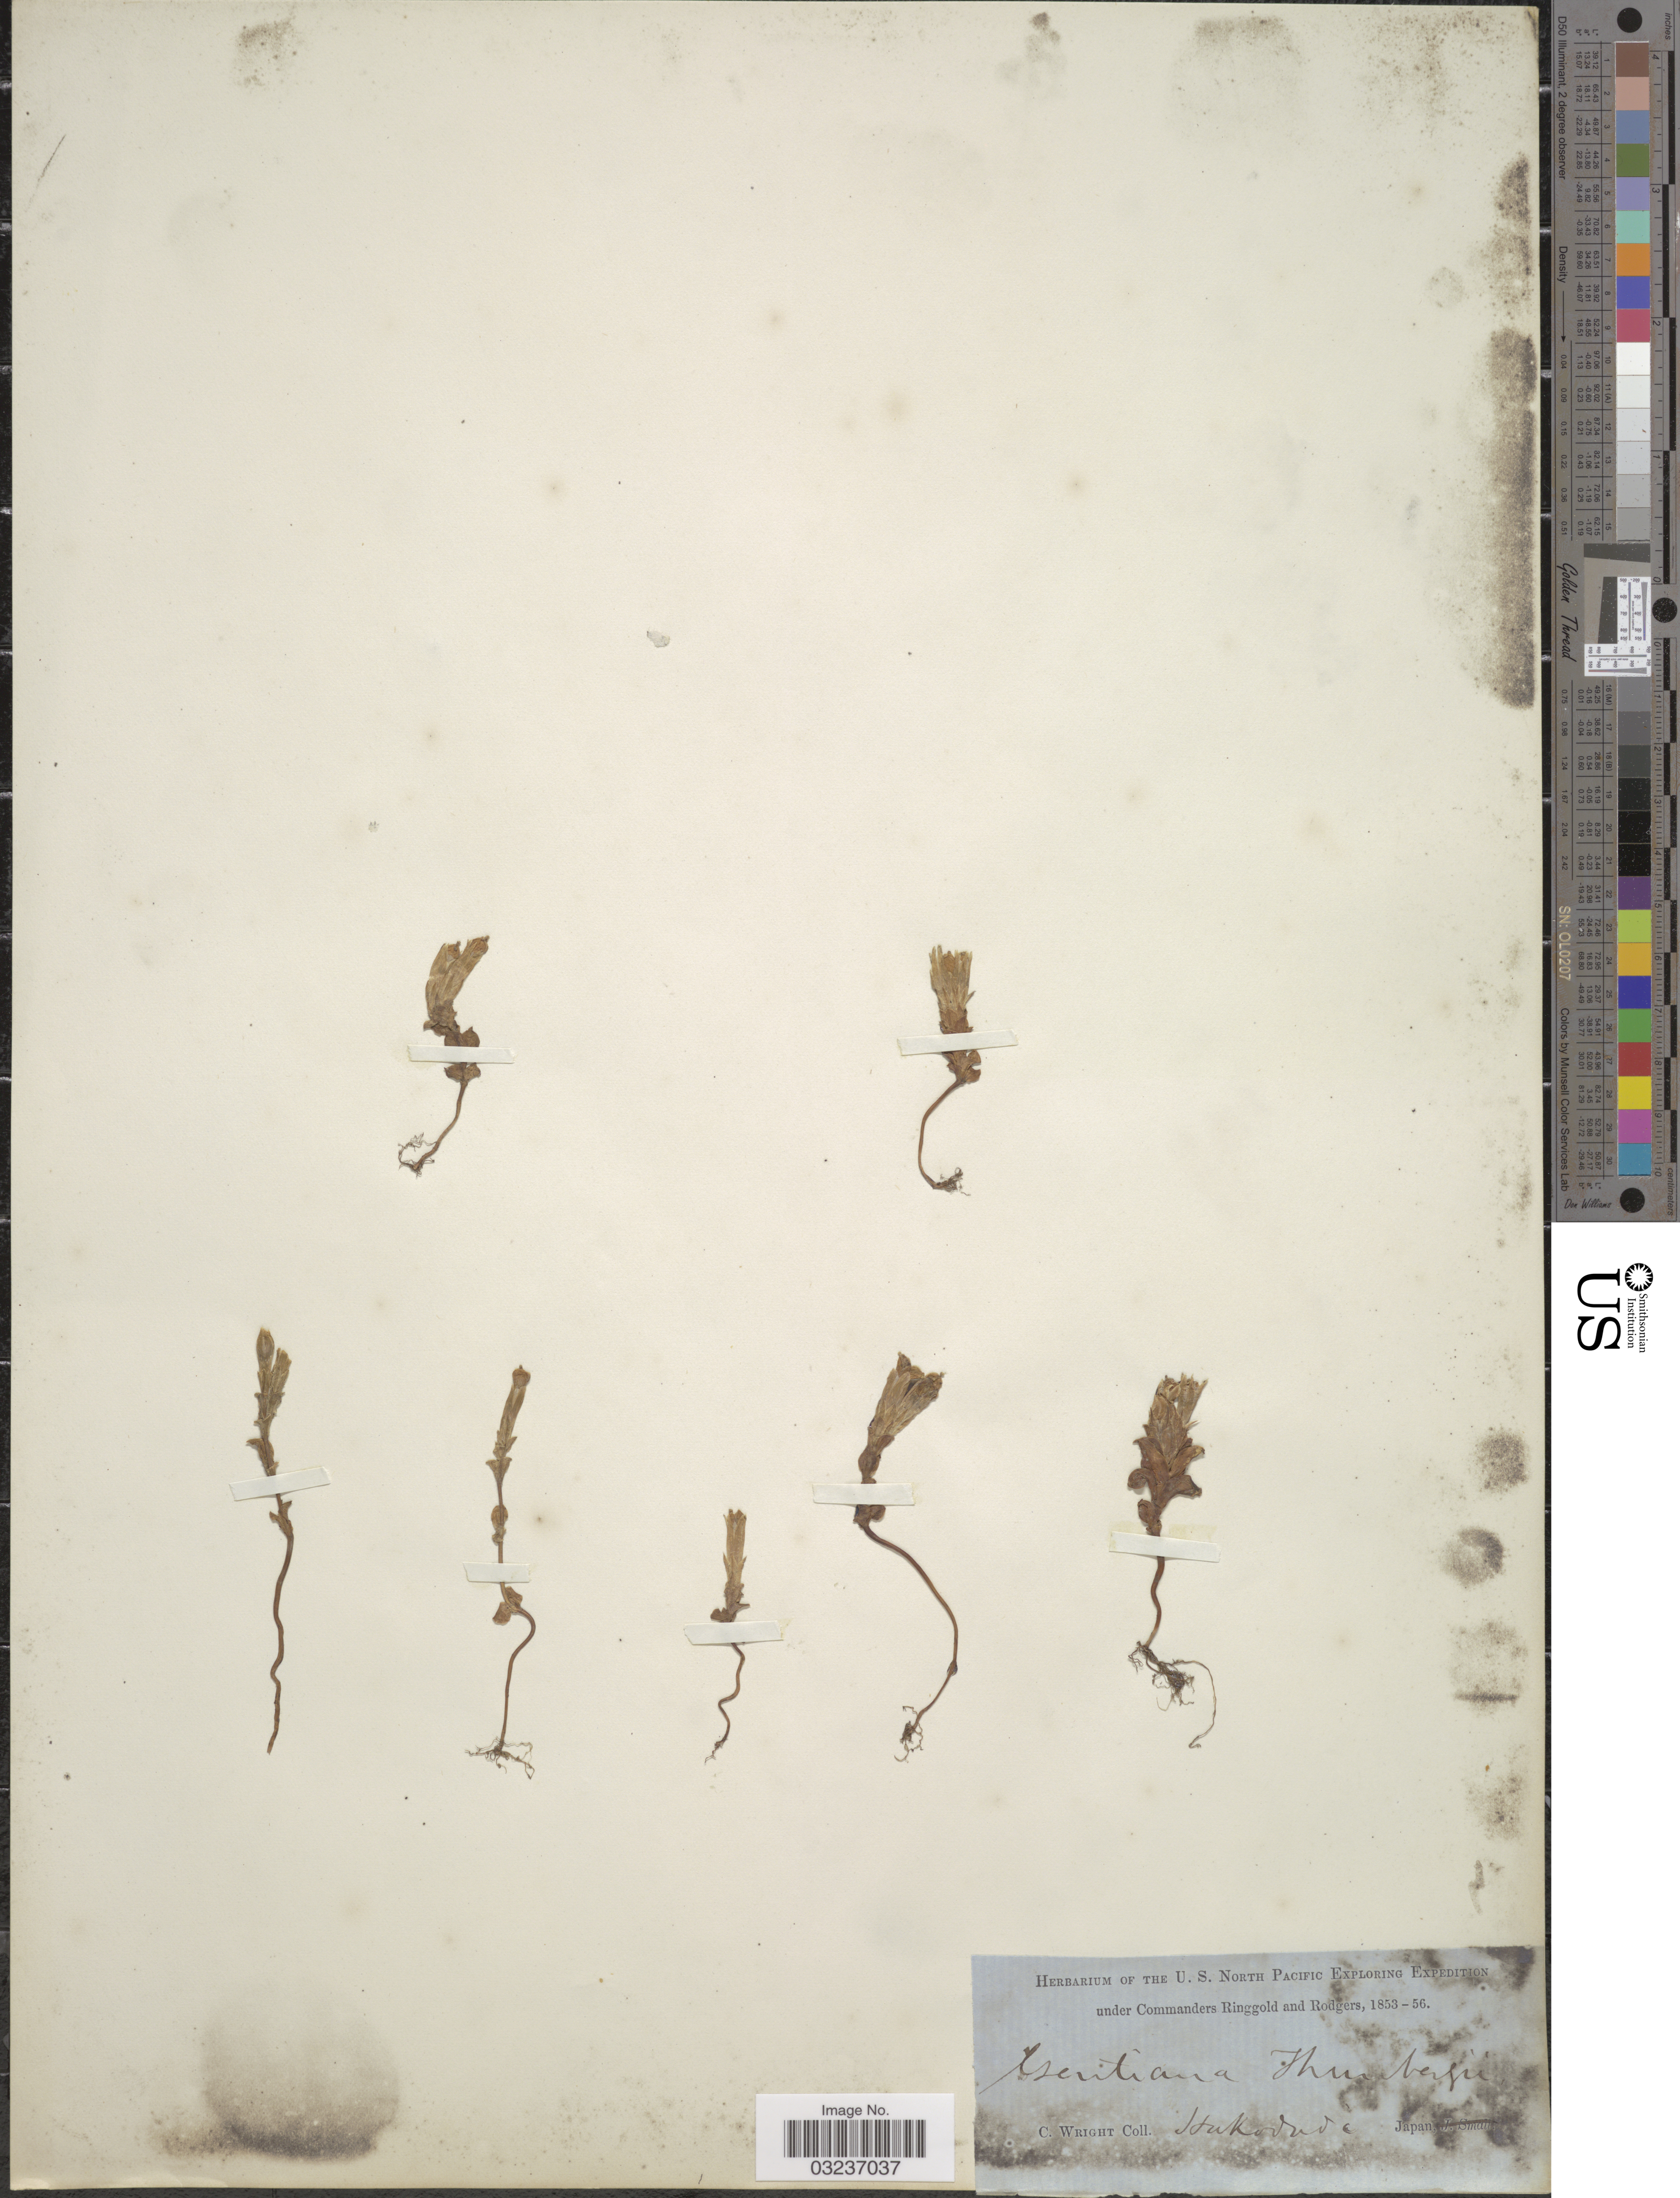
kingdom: Plantae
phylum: Tracheophyta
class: Magnoliopsida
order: Gentianales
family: Gentianaceae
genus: Gentiana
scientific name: Gentiana thunbergii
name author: (G. Don) Griseb.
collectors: C. Wright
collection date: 1853/1856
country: Japan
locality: Hakodade.